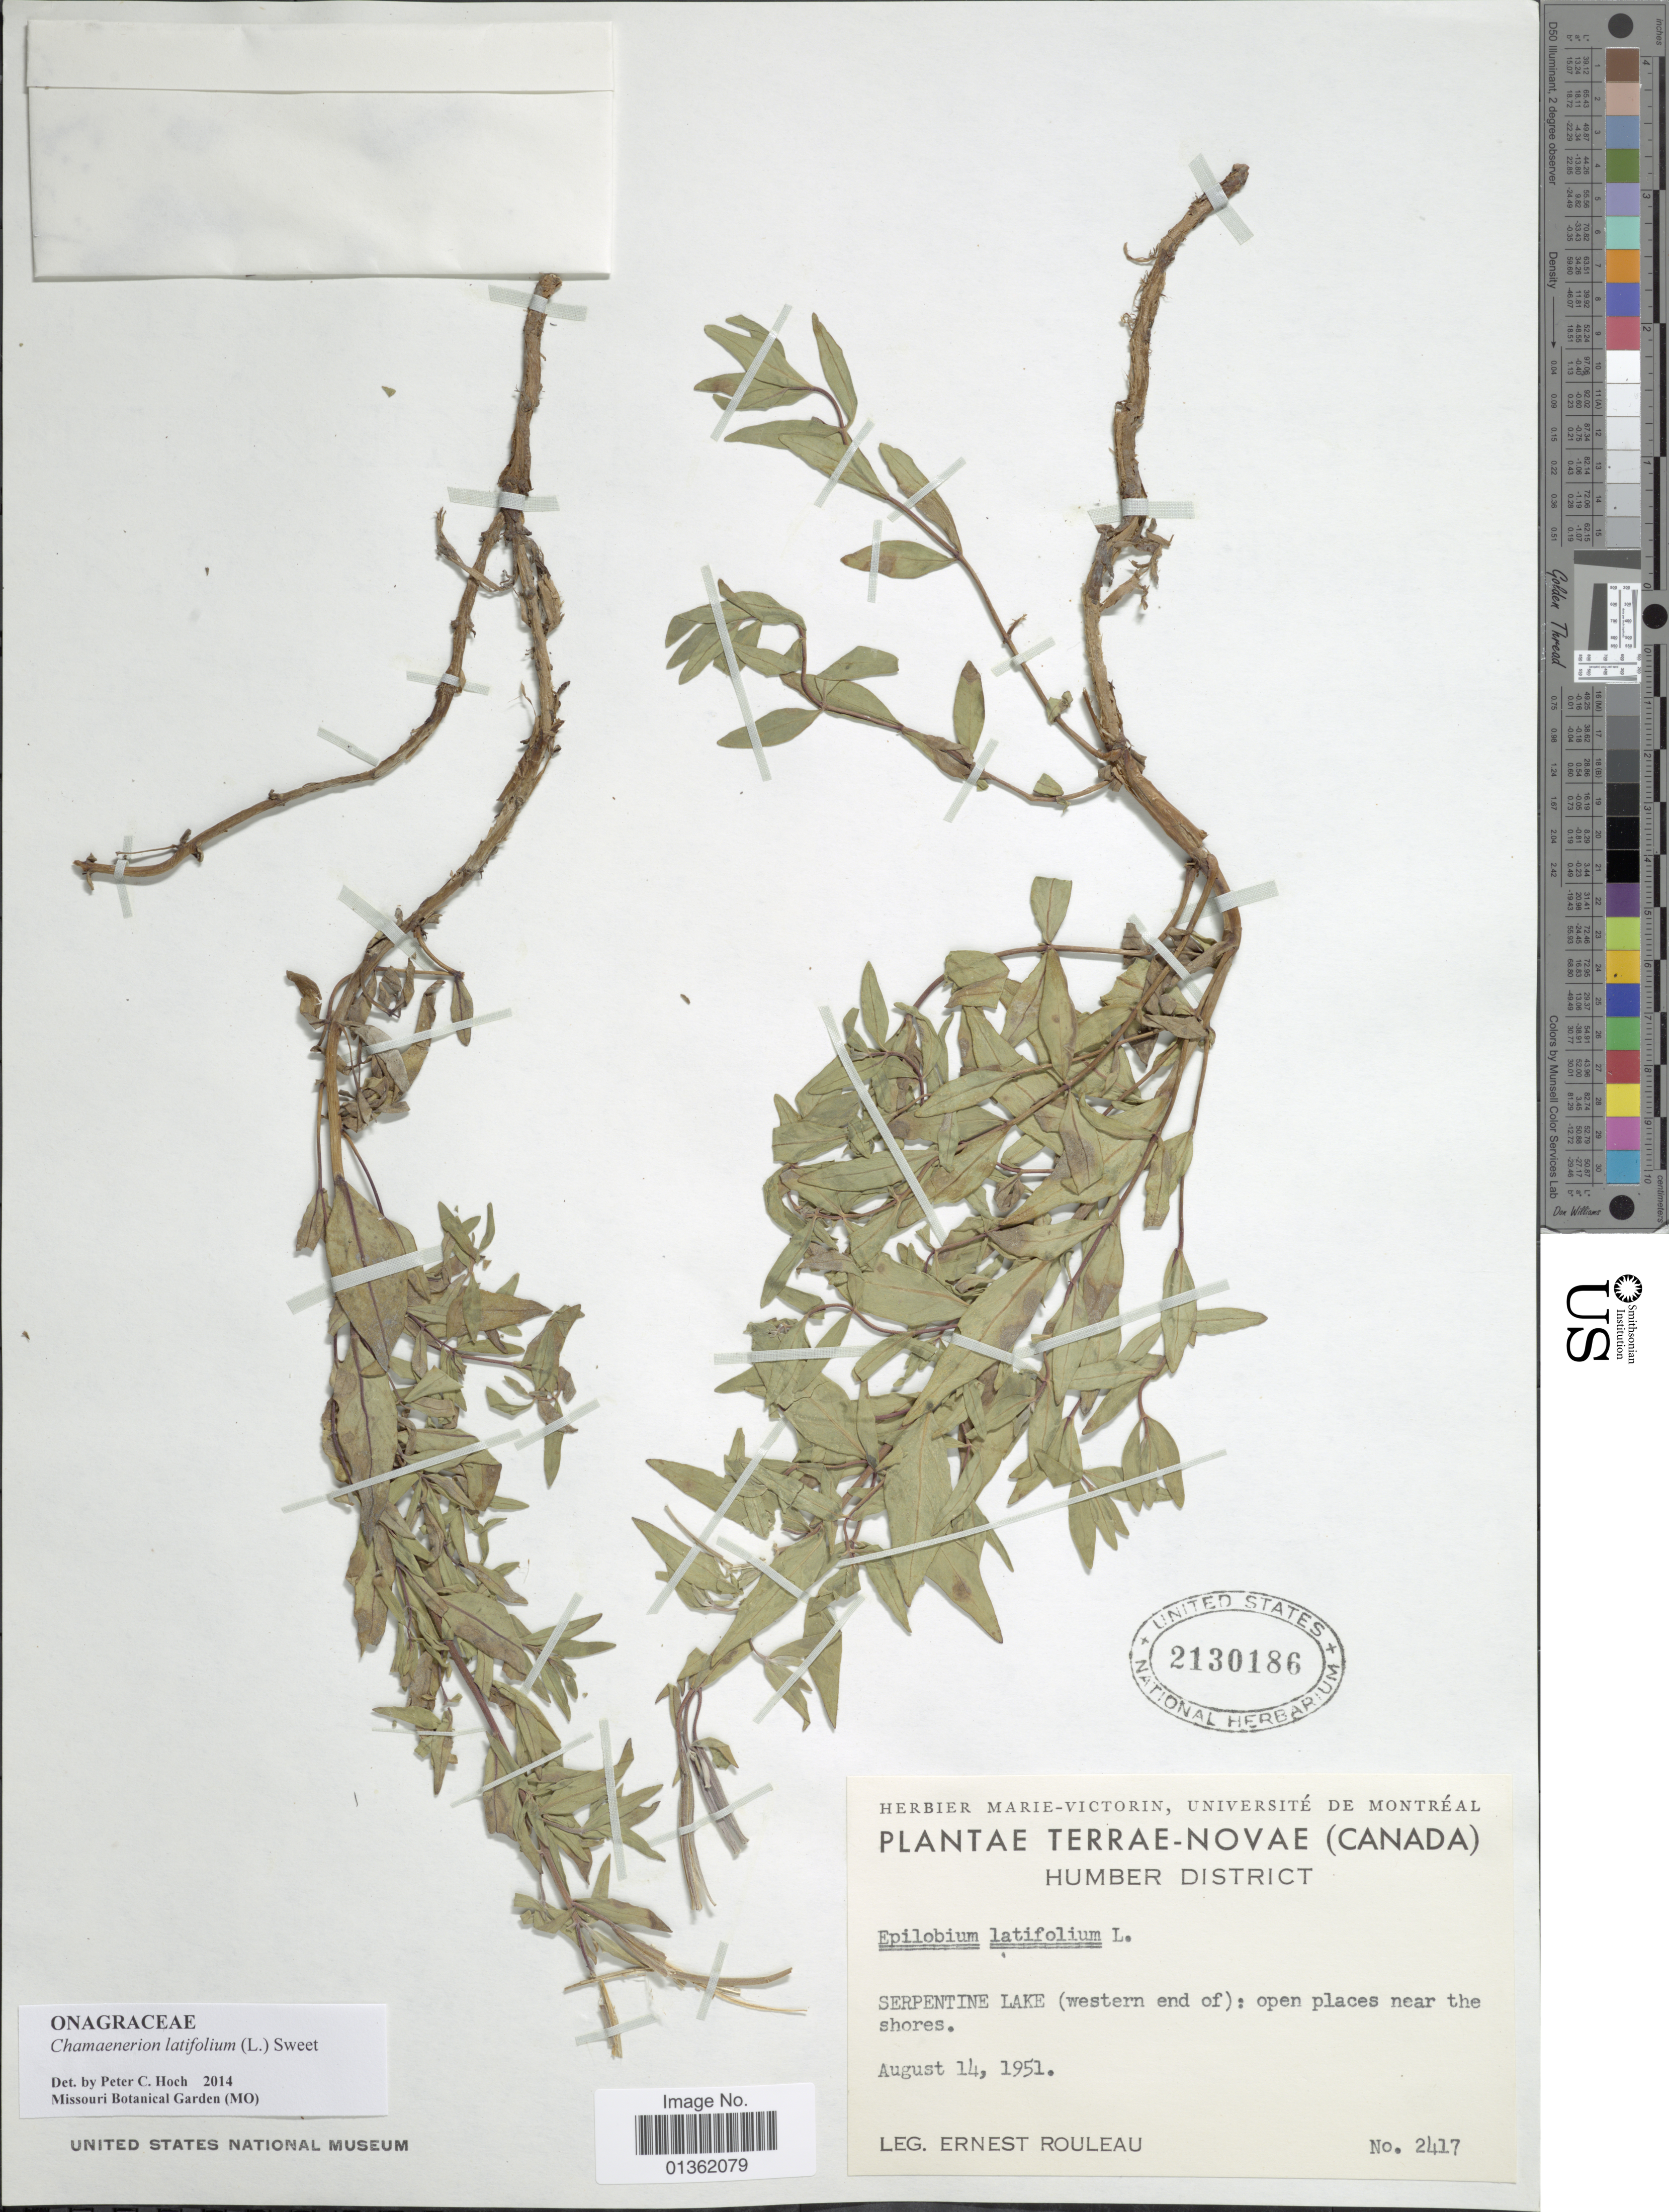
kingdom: Plantae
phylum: Tracheophyta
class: Magnoliopsida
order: Myrtales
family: Onagraceae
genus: Chamaenerion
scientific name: Chamaenerion latifolium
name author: (L.) Th. Fr. & Lange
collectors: J. Rouleau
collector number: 2417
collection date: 1951-08-14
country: Canada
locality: Terrae-Novae. Humber District. Serpentine Lake (western end of): open places near the shores.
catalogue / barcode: US 2130186